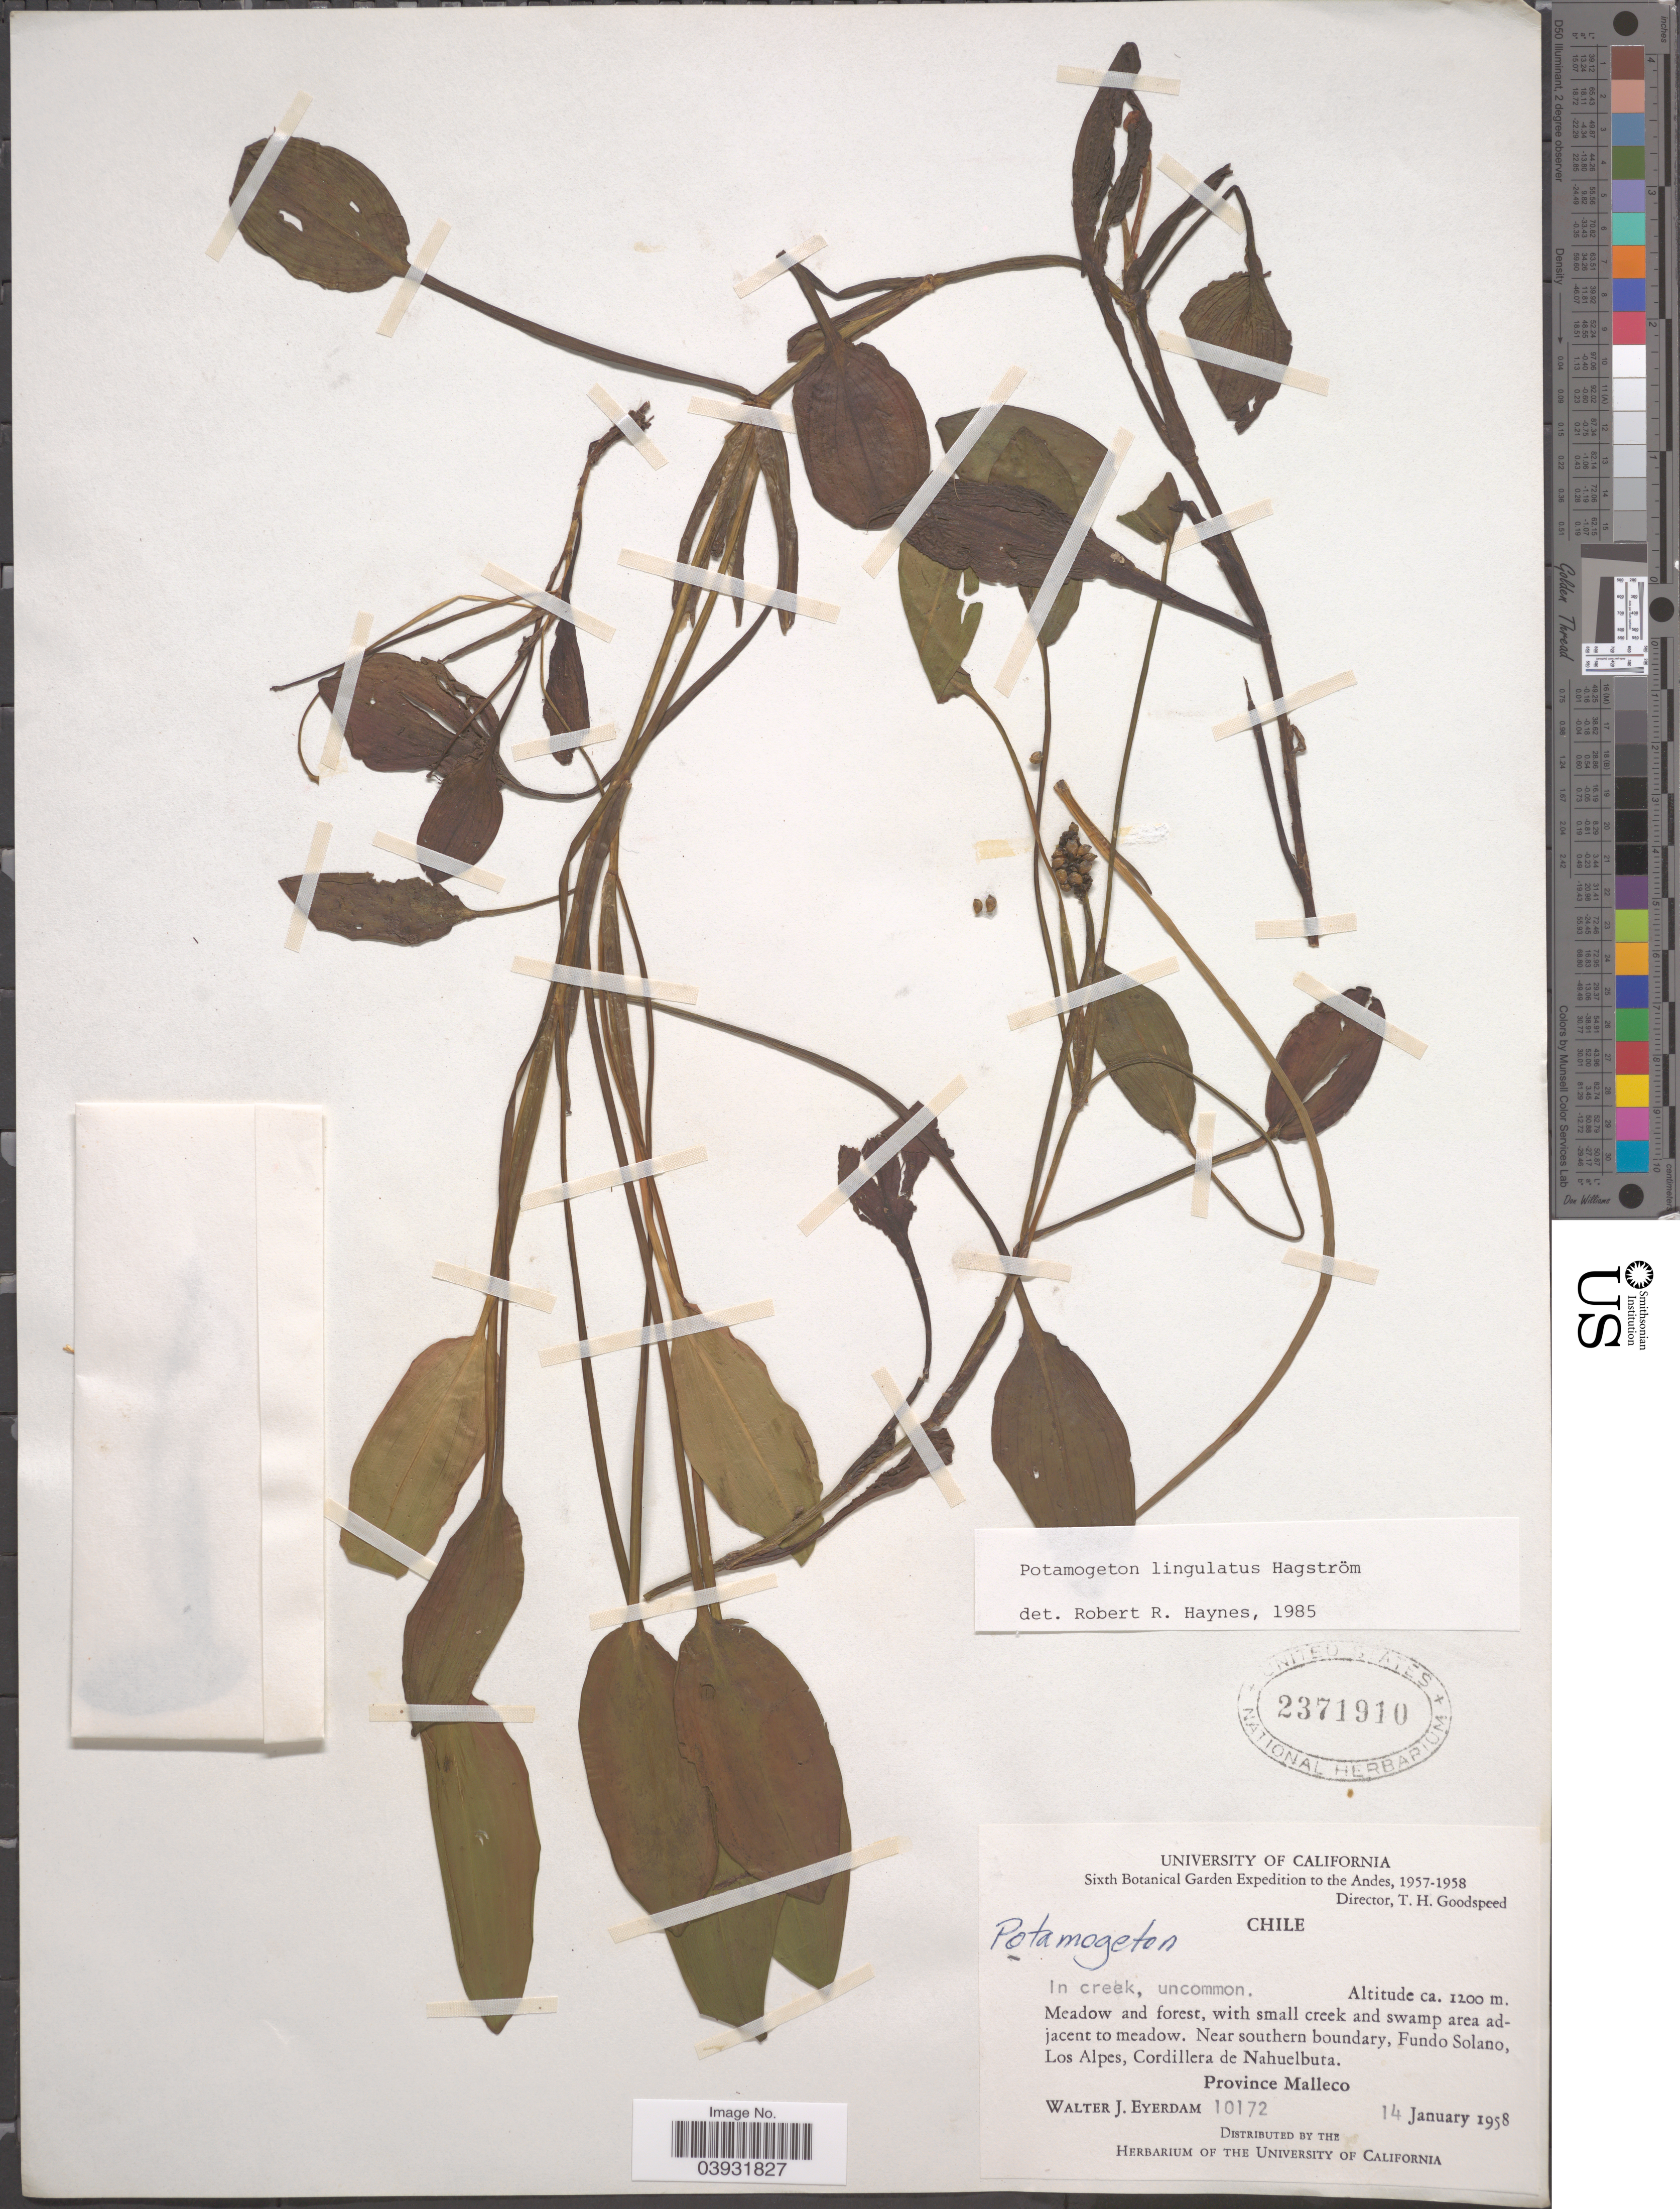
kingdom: Plantae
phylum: Tracheophyta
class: Liliopsida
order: Alismatales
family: Potamogetonaceae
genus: Potamogeton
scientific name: Potamogeton linguatus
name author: Hagstr.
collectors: W. J. Eyerdam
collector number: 10172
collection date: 1958-01-14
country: Chile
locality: The Andes. Near southern boundary, Fundo Solano, Los Alpes, Cordillera de Nahuelbuta. Province Malleco.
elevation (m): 1200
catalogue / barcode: US 2371910